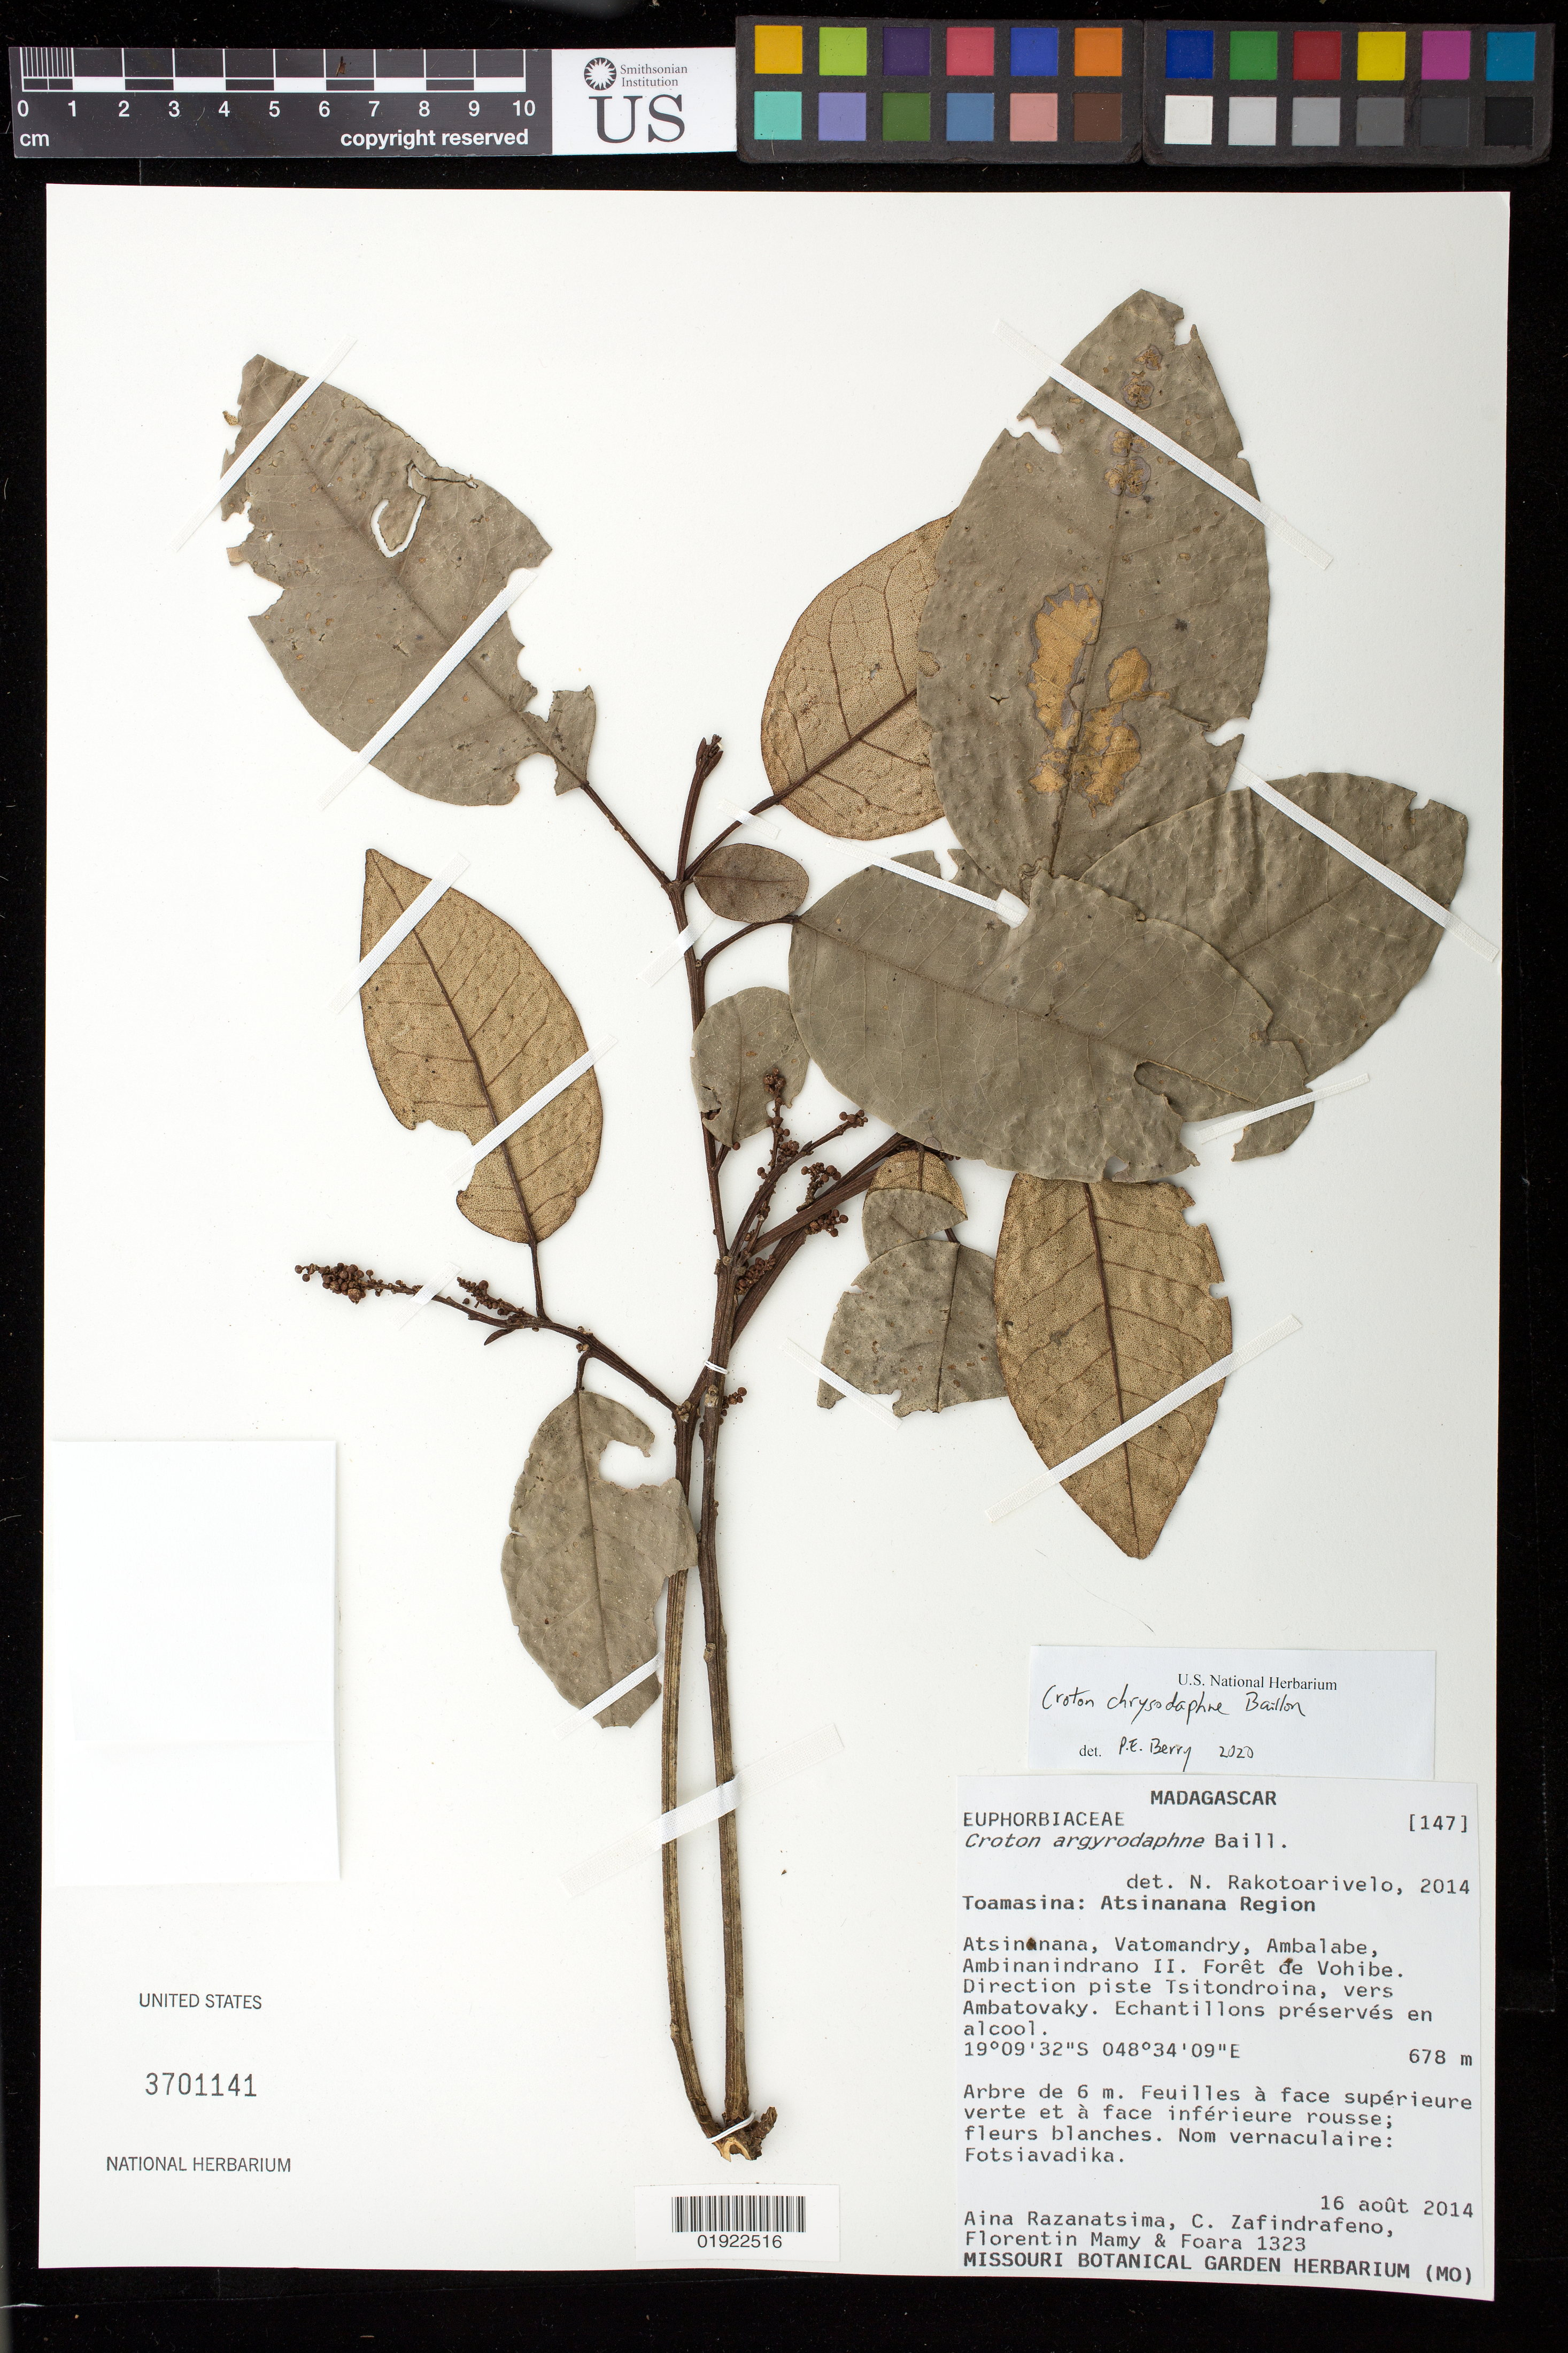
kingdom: Plantae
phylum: Tracheophyta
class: Magnoliopsida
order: Malpighiales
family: Euphorbiaceae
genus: Croton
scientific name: Croton chrysodaphne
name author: Baill.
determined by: Berry, Paul E.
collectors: A. Razanatsima, C. Zafindrafeno, F. Mamy & -. Foara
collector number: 1323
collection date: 2014-08-16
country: Madagascar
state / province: Atsinanana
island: Madagascar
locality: Vatomandry, Ambalabe, Ambinanindrano II. Foret de Vohibe. Direction piste Tsitondroina, vers Ambatovaky.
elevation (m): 678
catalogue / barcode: US 3701141